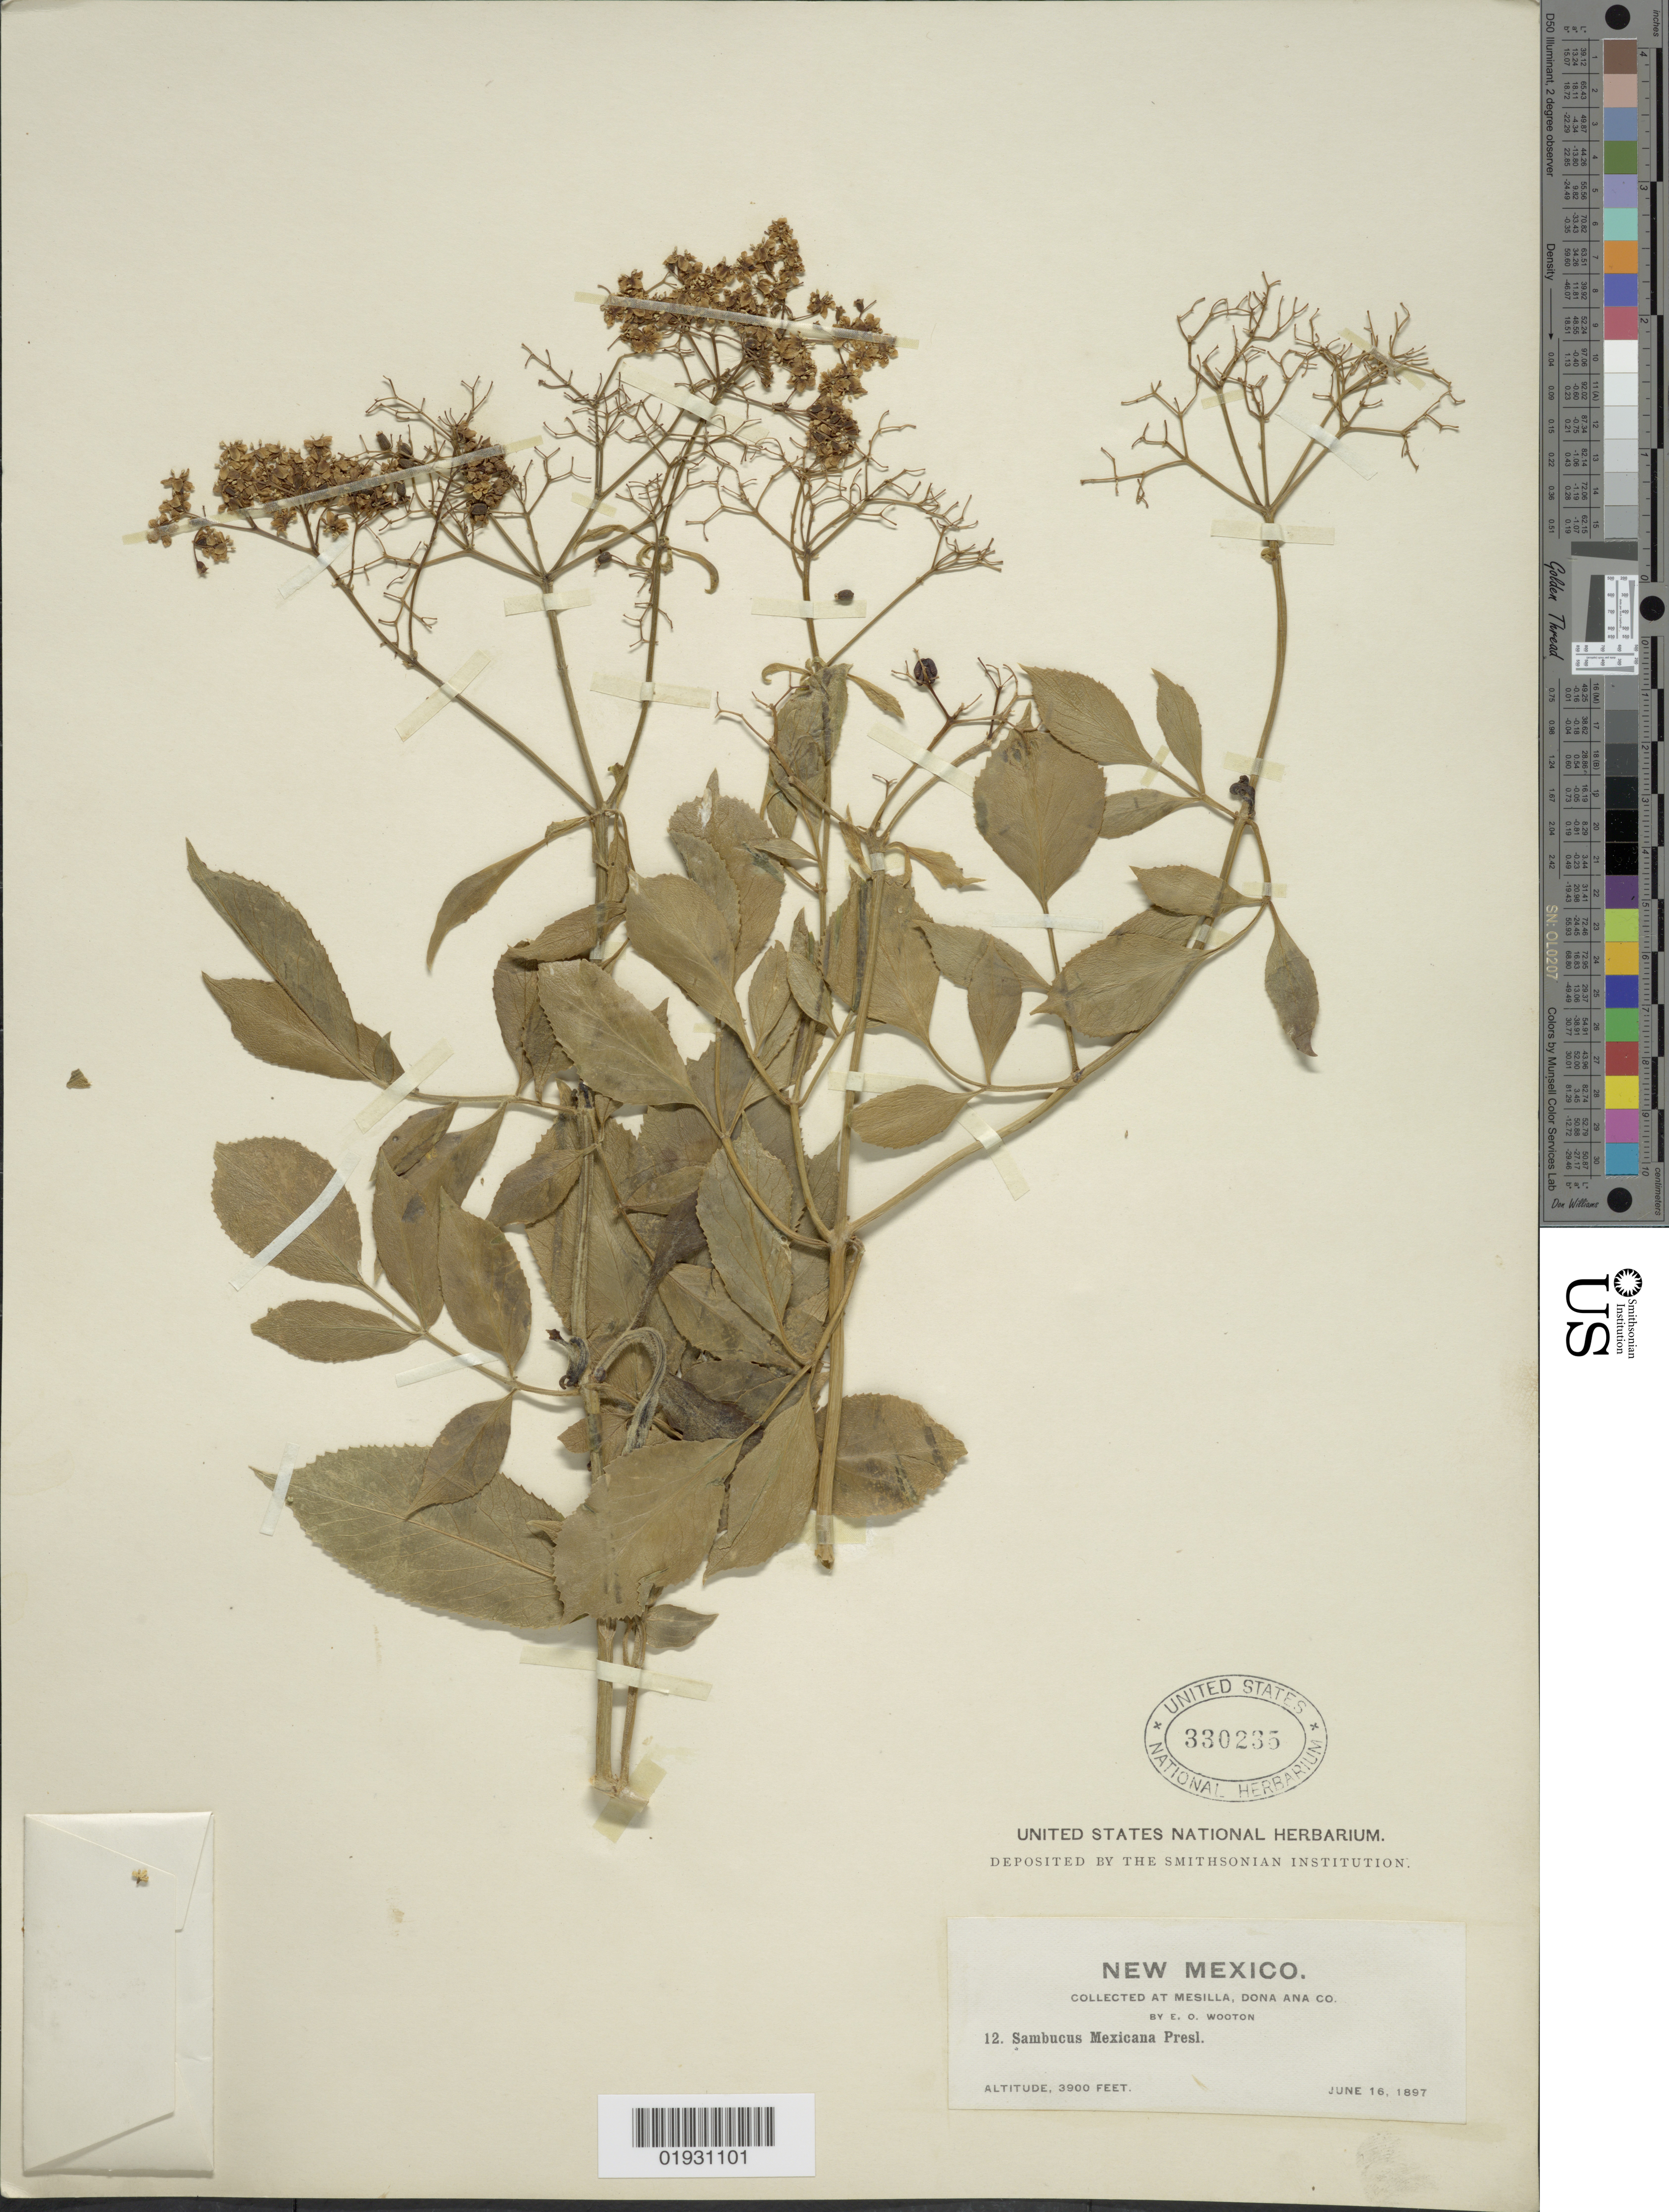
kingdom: Plantae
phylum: Tracheophyta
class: Magnoliopsida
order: Dipsacales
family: Viburnaceae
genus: Sambucus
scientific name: Sambucus mexicana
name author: C. Presl ex DC.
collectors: E. O. Wooton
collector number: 12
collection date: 1897-06-16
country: United States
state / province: New Mexico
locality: Mesilla, Dona Ana Co.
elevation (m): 1189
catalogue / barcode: US 330235